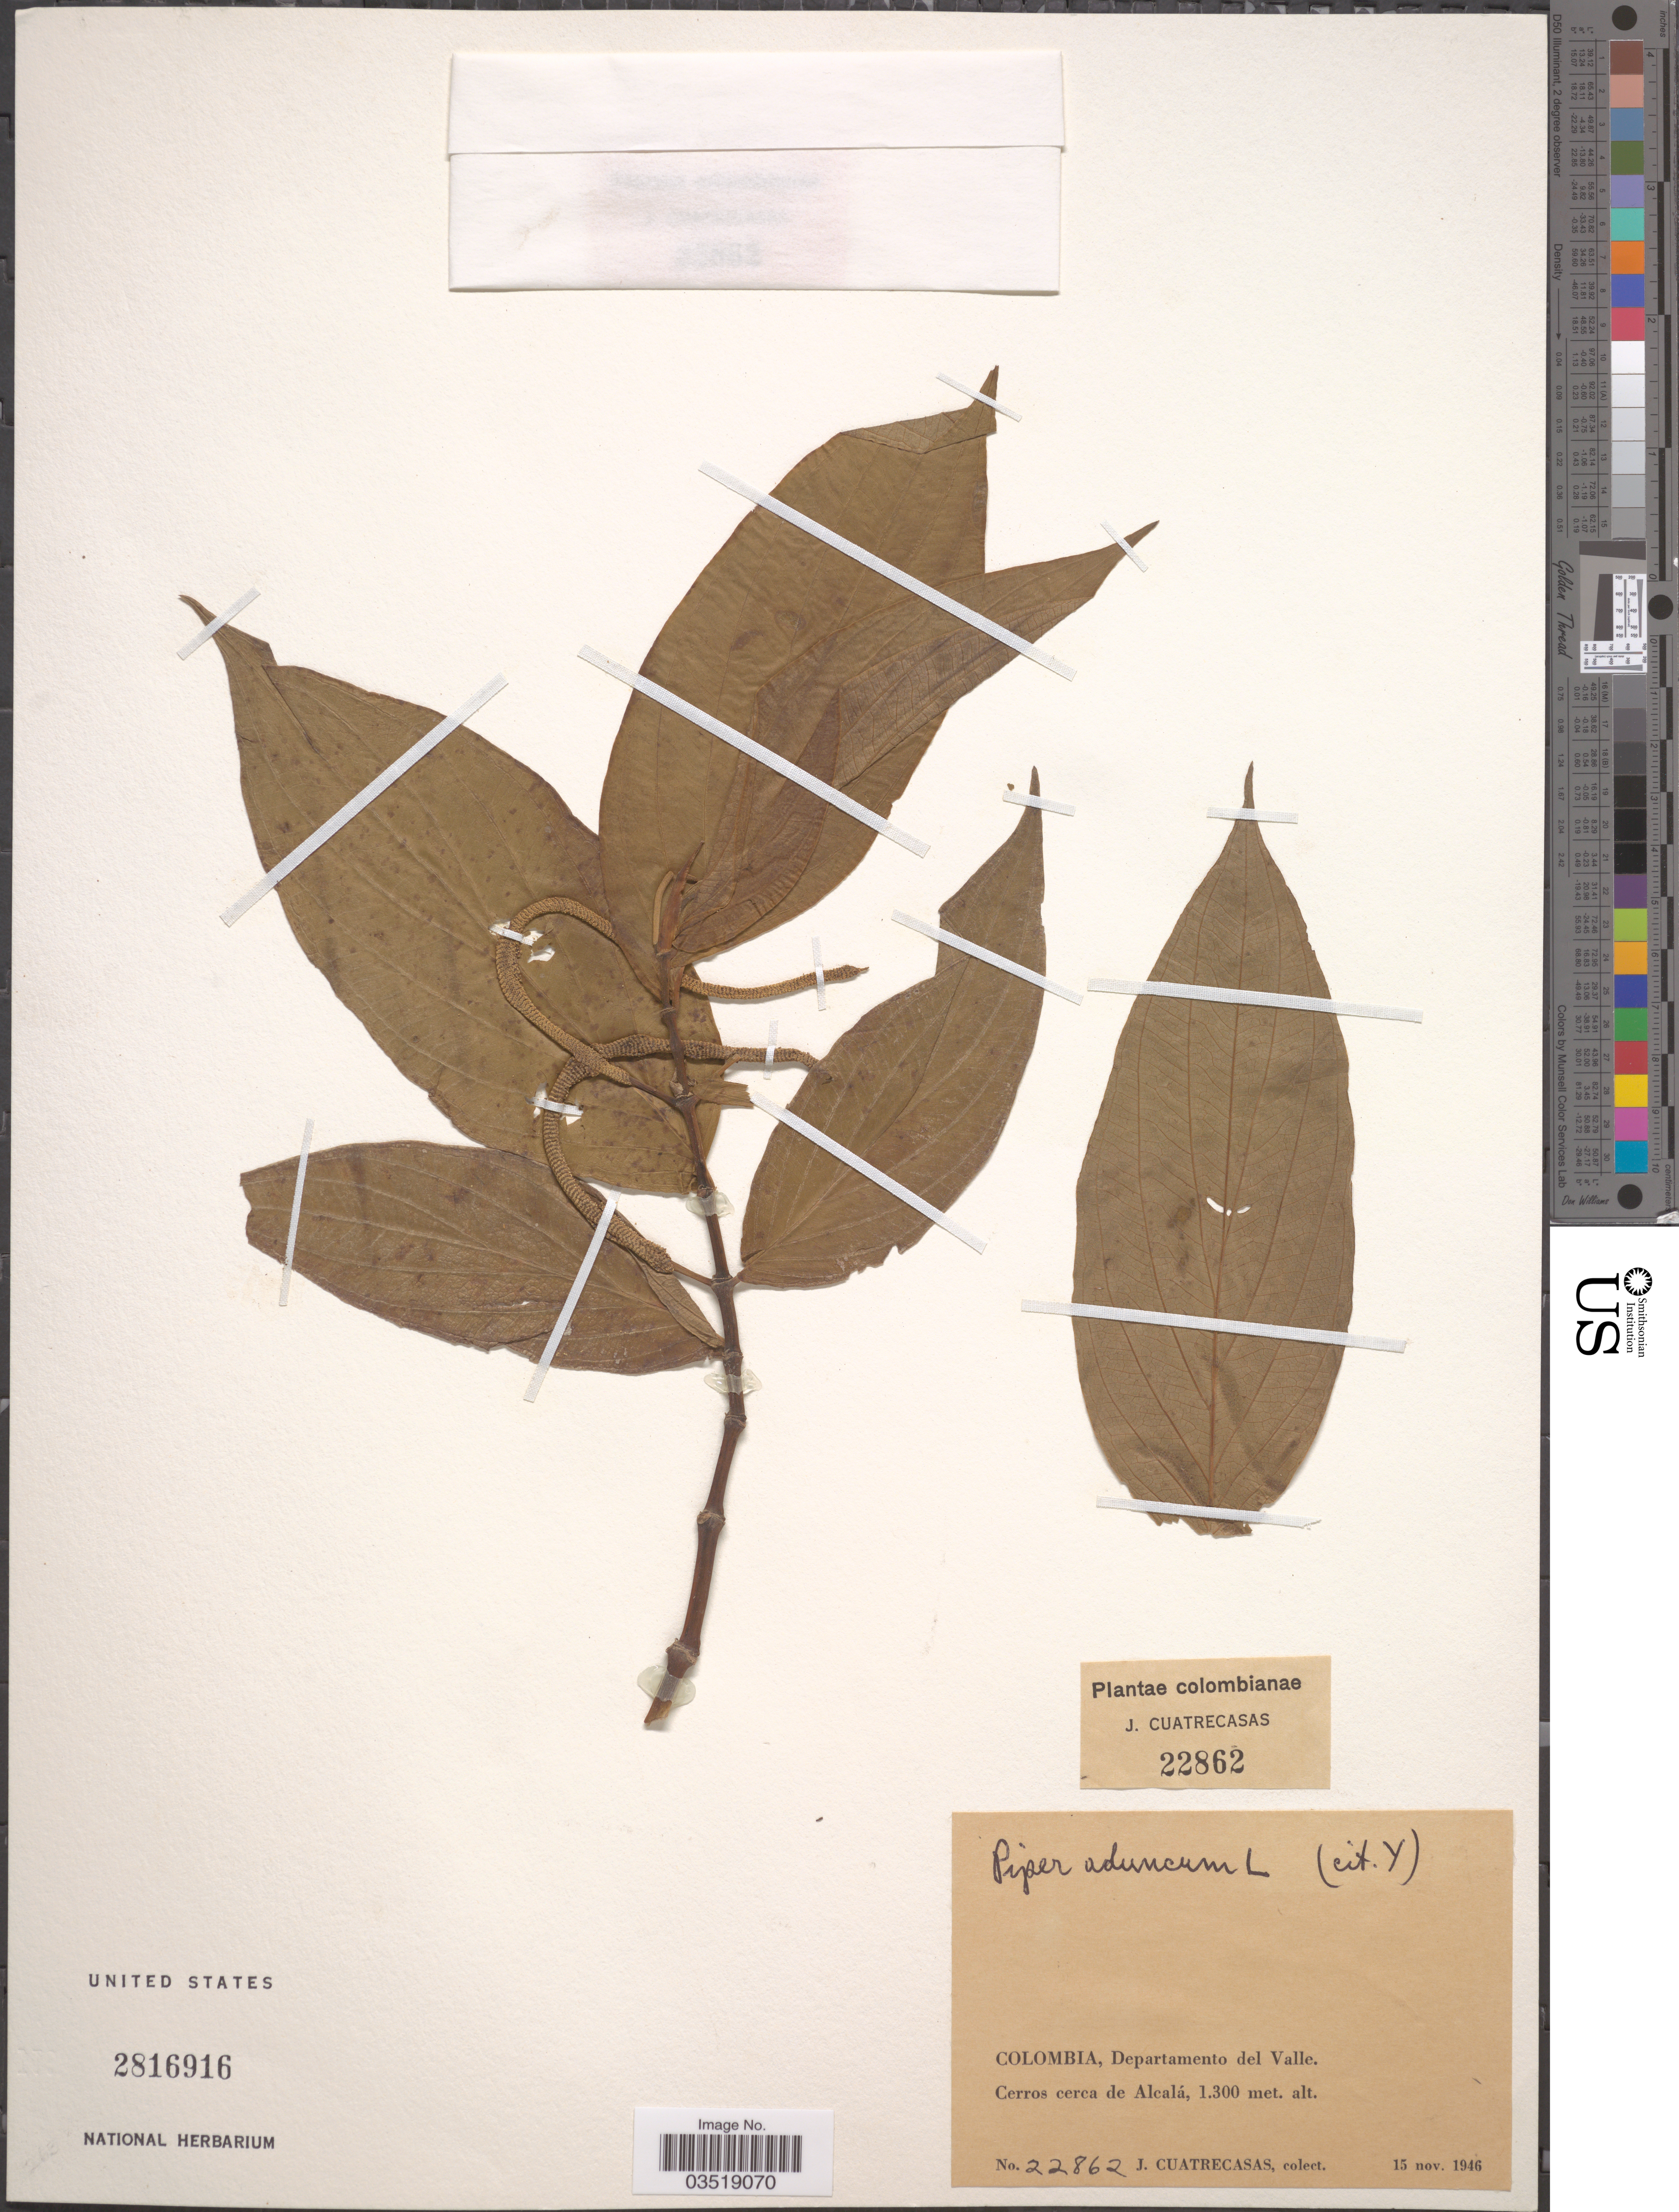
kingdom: Plantae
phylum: Tracheophyta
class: Magnoliopsida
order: Piperales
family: Piperaceae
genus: Piper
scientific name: Piper aduncum var. aduncum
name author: L.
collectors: J. Cuatrecasas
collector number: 22862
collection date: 1946-11-15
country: Colombia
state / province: Valle del Cauca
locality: Departamento del Valle. Cerros cerca de Alcalá.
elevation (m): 1300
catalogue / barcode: US 2816916